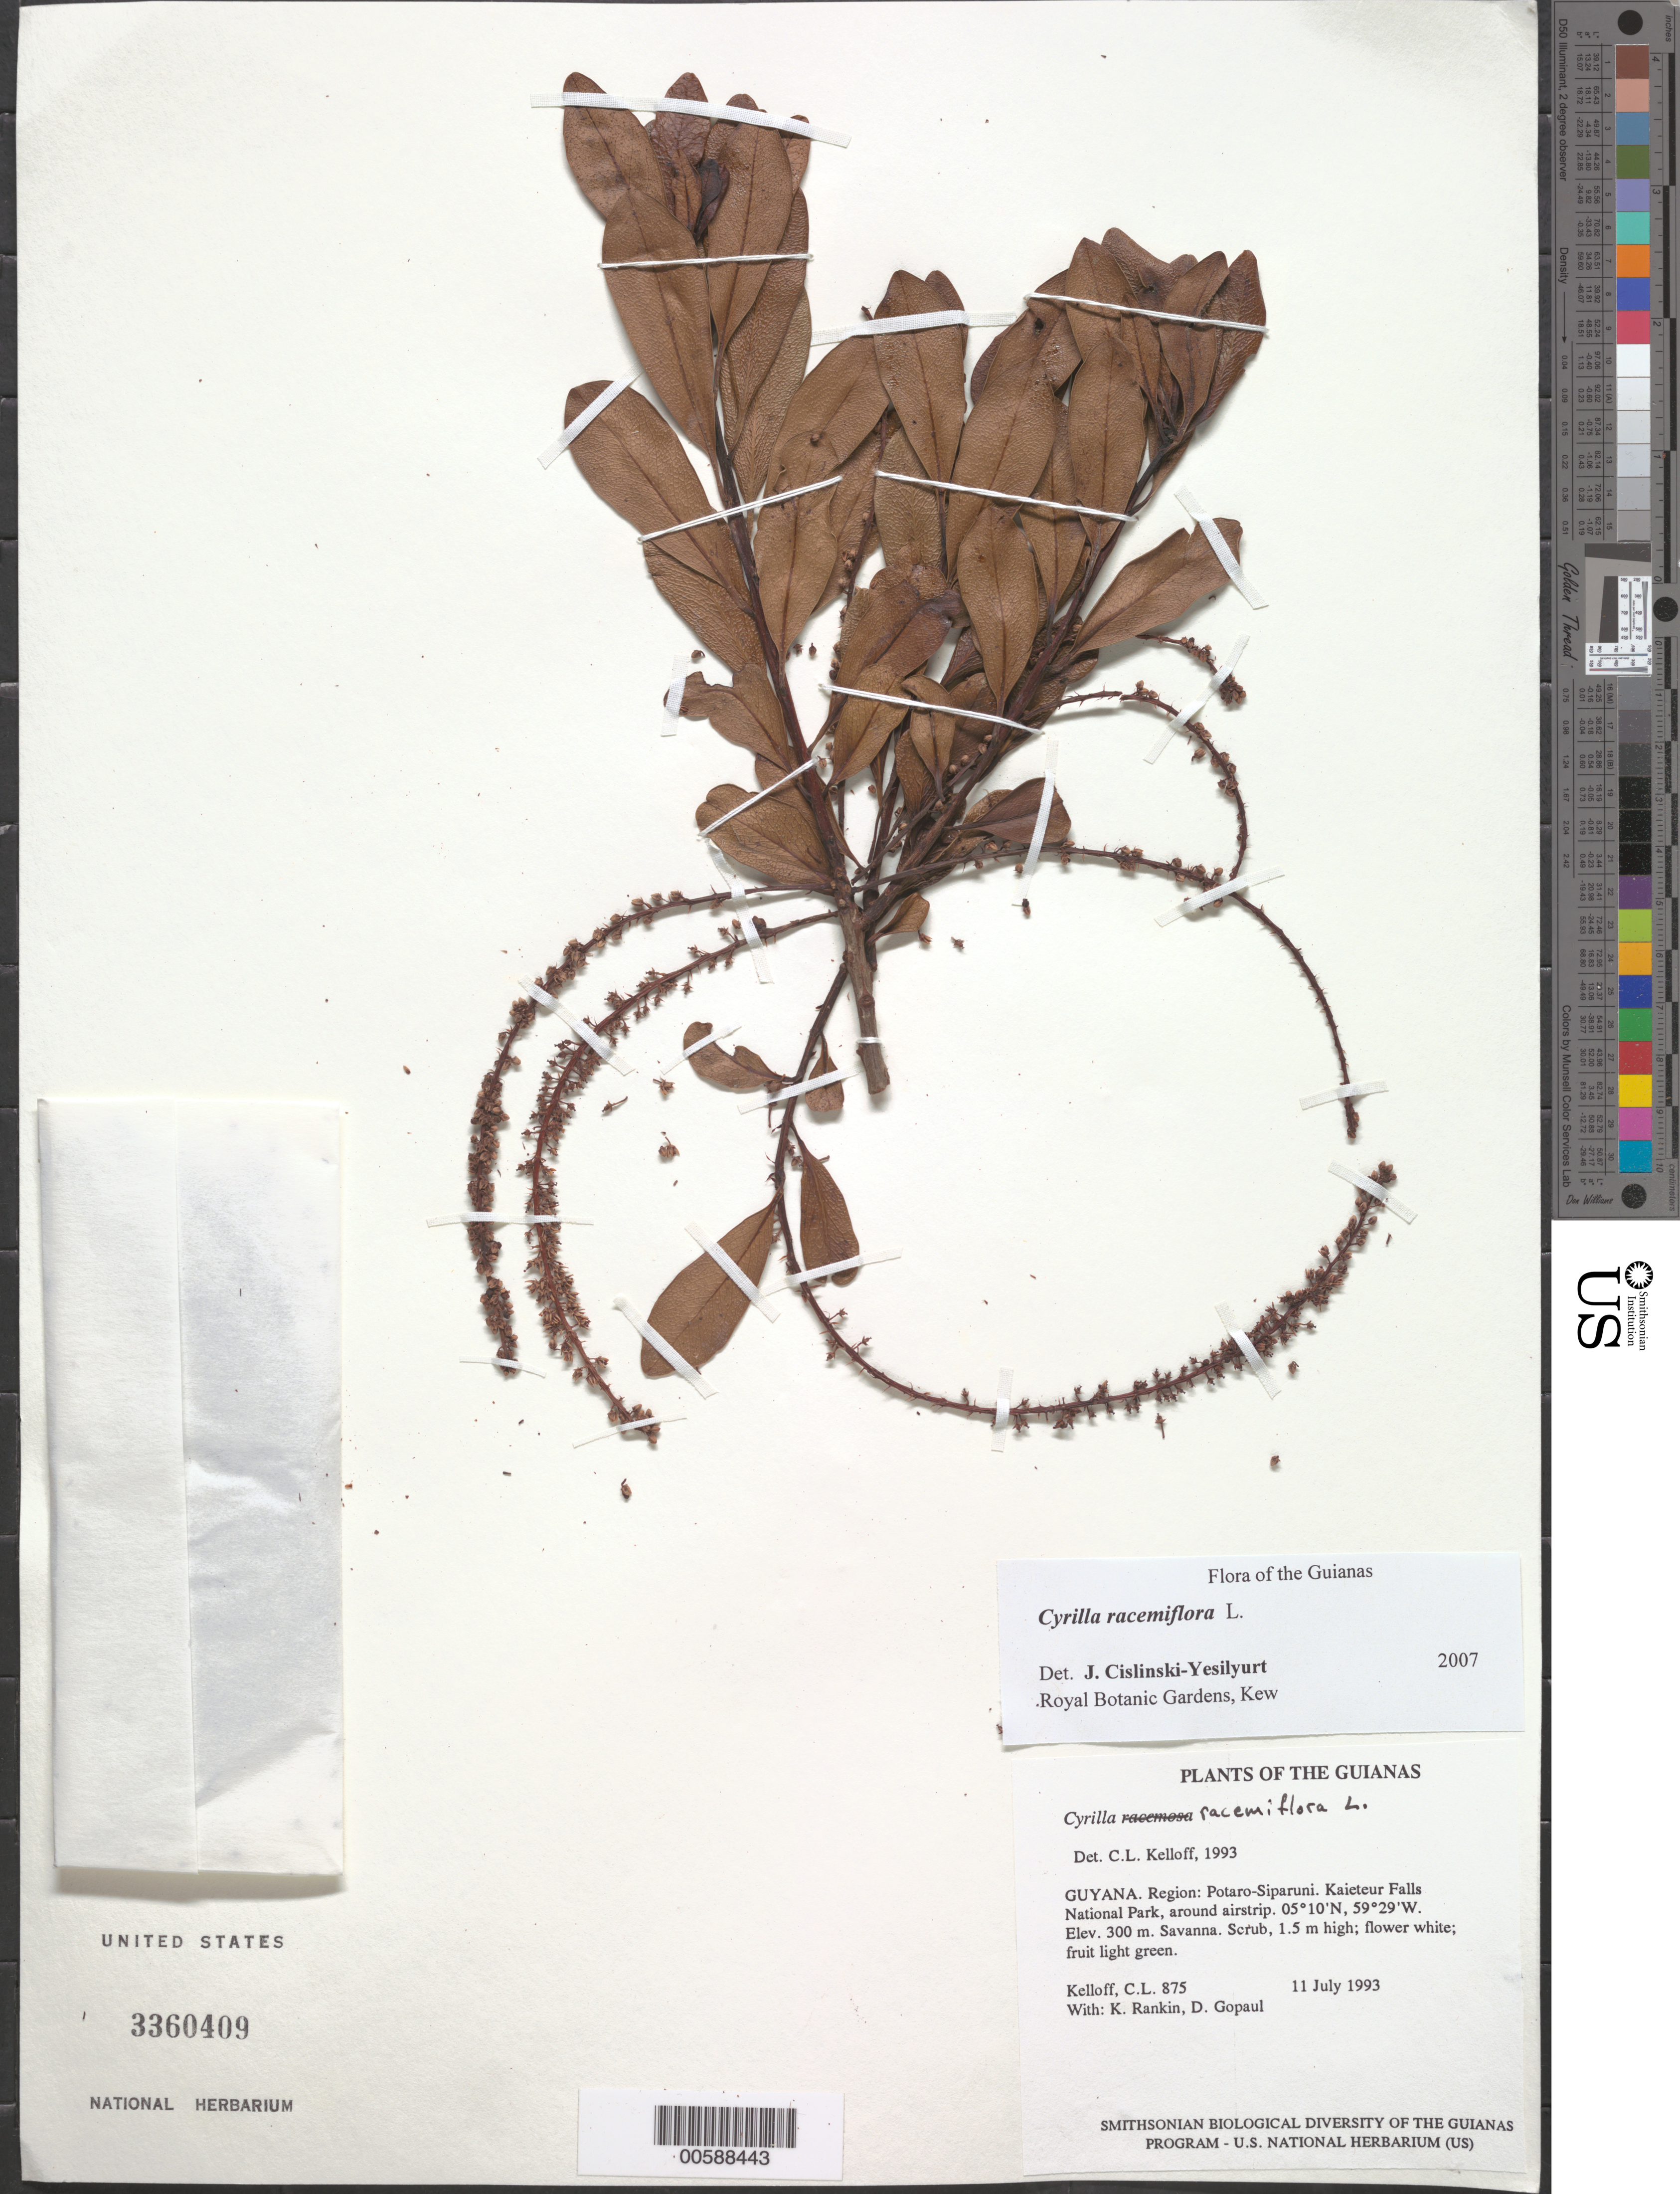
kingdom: Plantae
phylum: Tracheophyta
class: Magnoliopsida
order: Ericales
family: Cyrillaceae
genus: Cyrilla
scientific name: Cyrilla racemiflora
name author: L.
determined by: Yesilyurt, J. C.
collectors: C. L. Kelloff, K. Rankin & D. Gopaul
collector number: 875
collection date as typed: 11 July 1993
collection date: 1993-07-11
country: Guyana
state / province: Potaro-Siparuni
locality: Kaieteur Falls National Park, around airstrip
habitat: Savanna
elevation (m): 300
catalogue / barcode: US 3360409